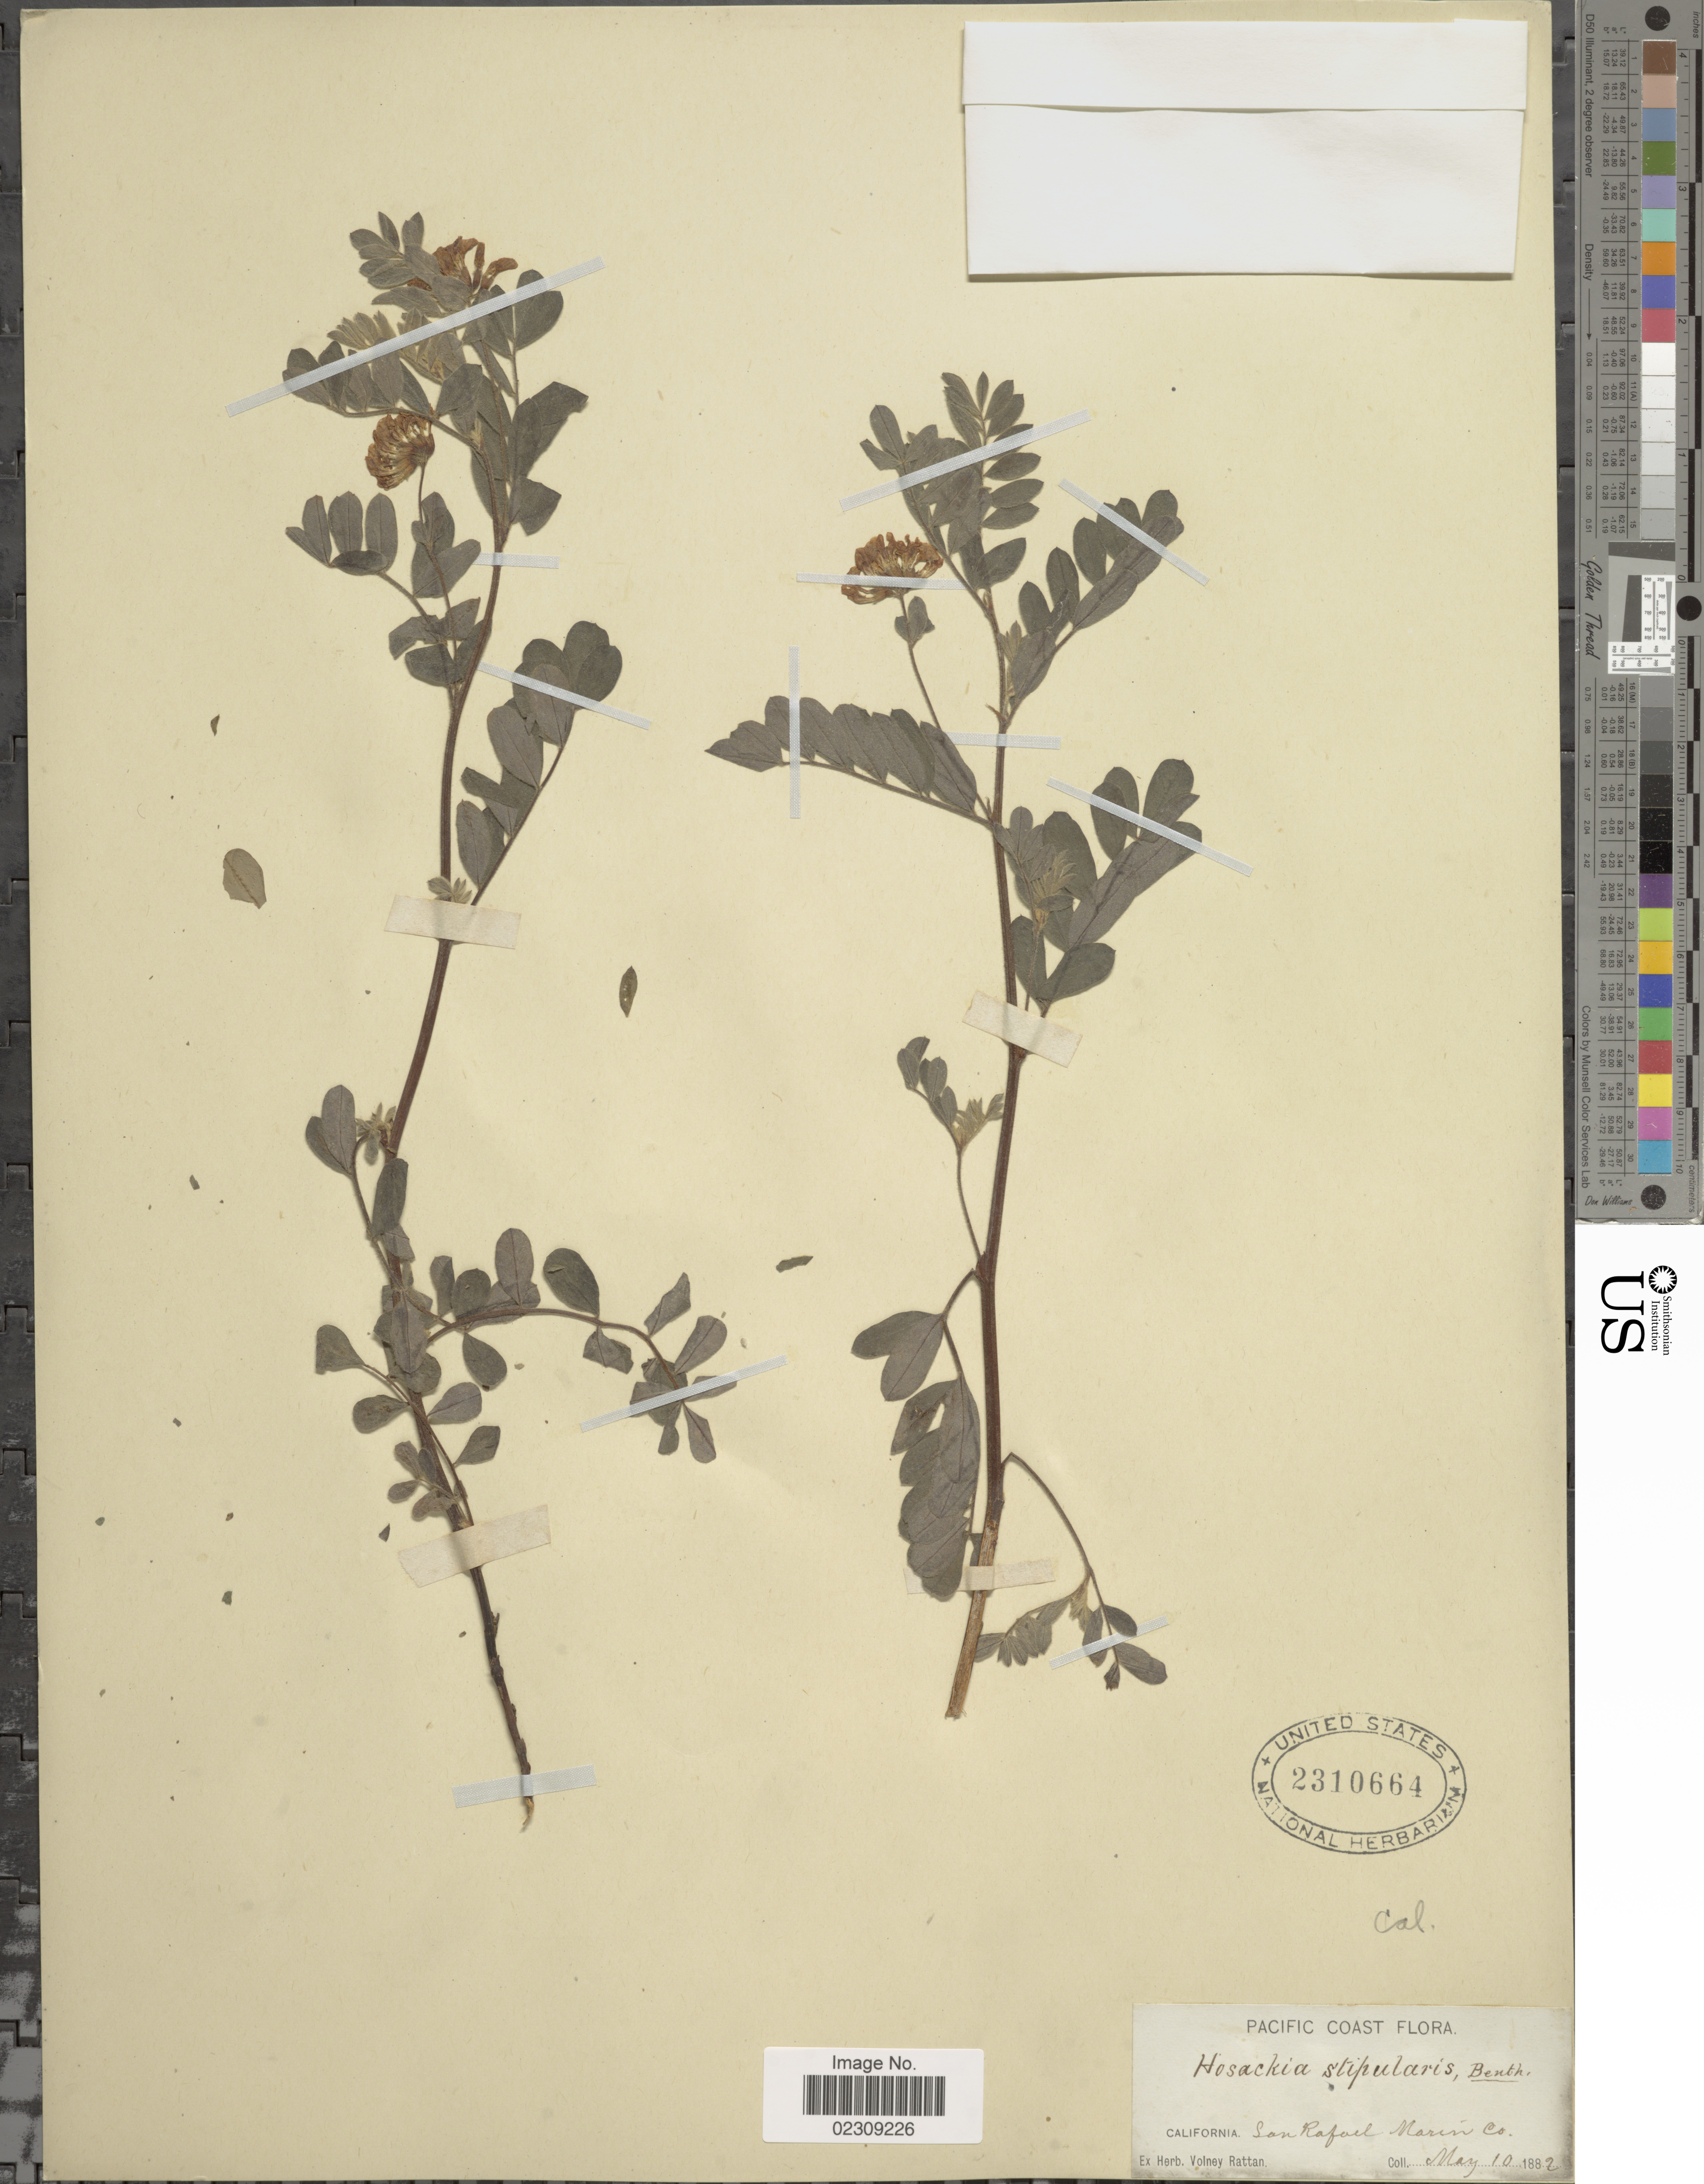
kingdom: Plantae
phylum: Tracheophyta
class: Magnoliopsida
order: Fabales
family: Fabaceae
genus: Hosackia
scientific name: Hosackia stipularis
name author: Benth.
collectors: ex herb. Voiney Rattan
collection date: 1882-05-10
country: United States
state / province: California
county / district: Marin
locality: Pacific Coast, San Rafael Marin Co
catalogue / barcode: US 2310664